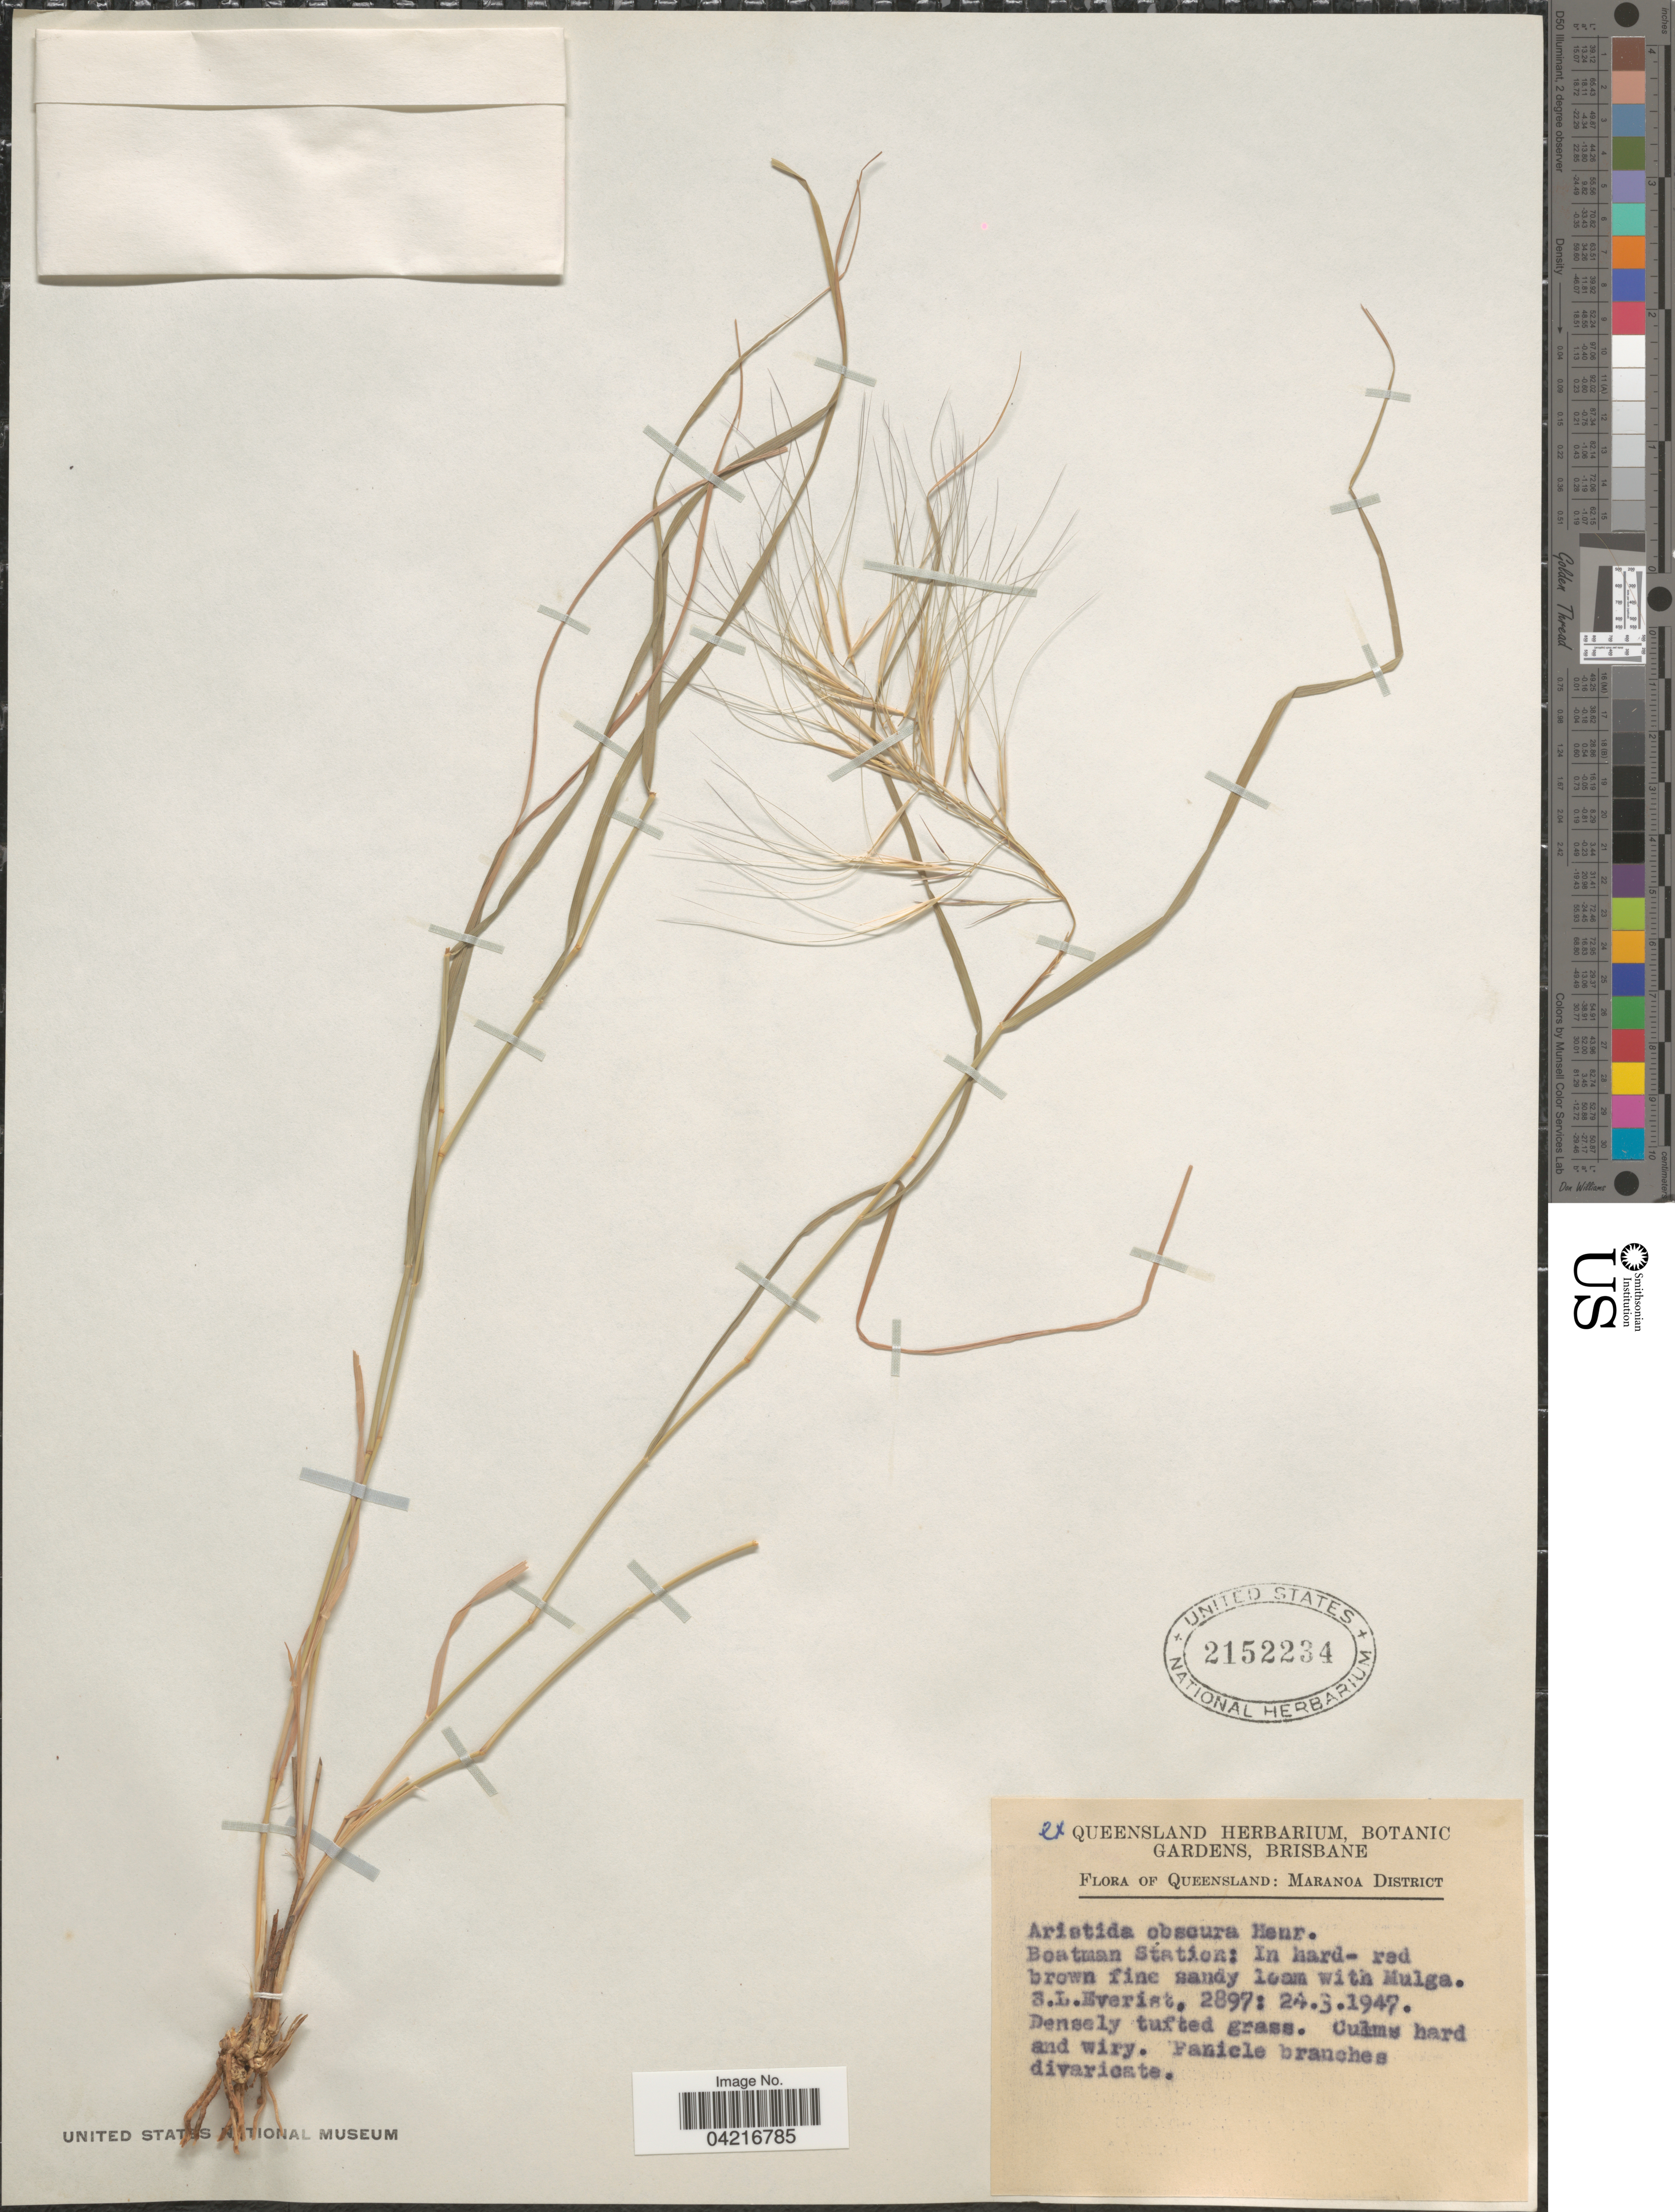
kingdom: Plantae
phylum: Tracheophyta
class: Liliopsida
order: Poales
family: Poaceae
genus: Aristida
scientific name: Aristida obscura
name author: Henr.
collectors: S. Everist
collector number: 2897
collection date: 1947-03-24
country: Australia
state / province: Queensland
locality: Maranoa District. Boatman Station: In hard red-brown fine sandy loam with Mulga.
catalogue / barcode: US 2152234